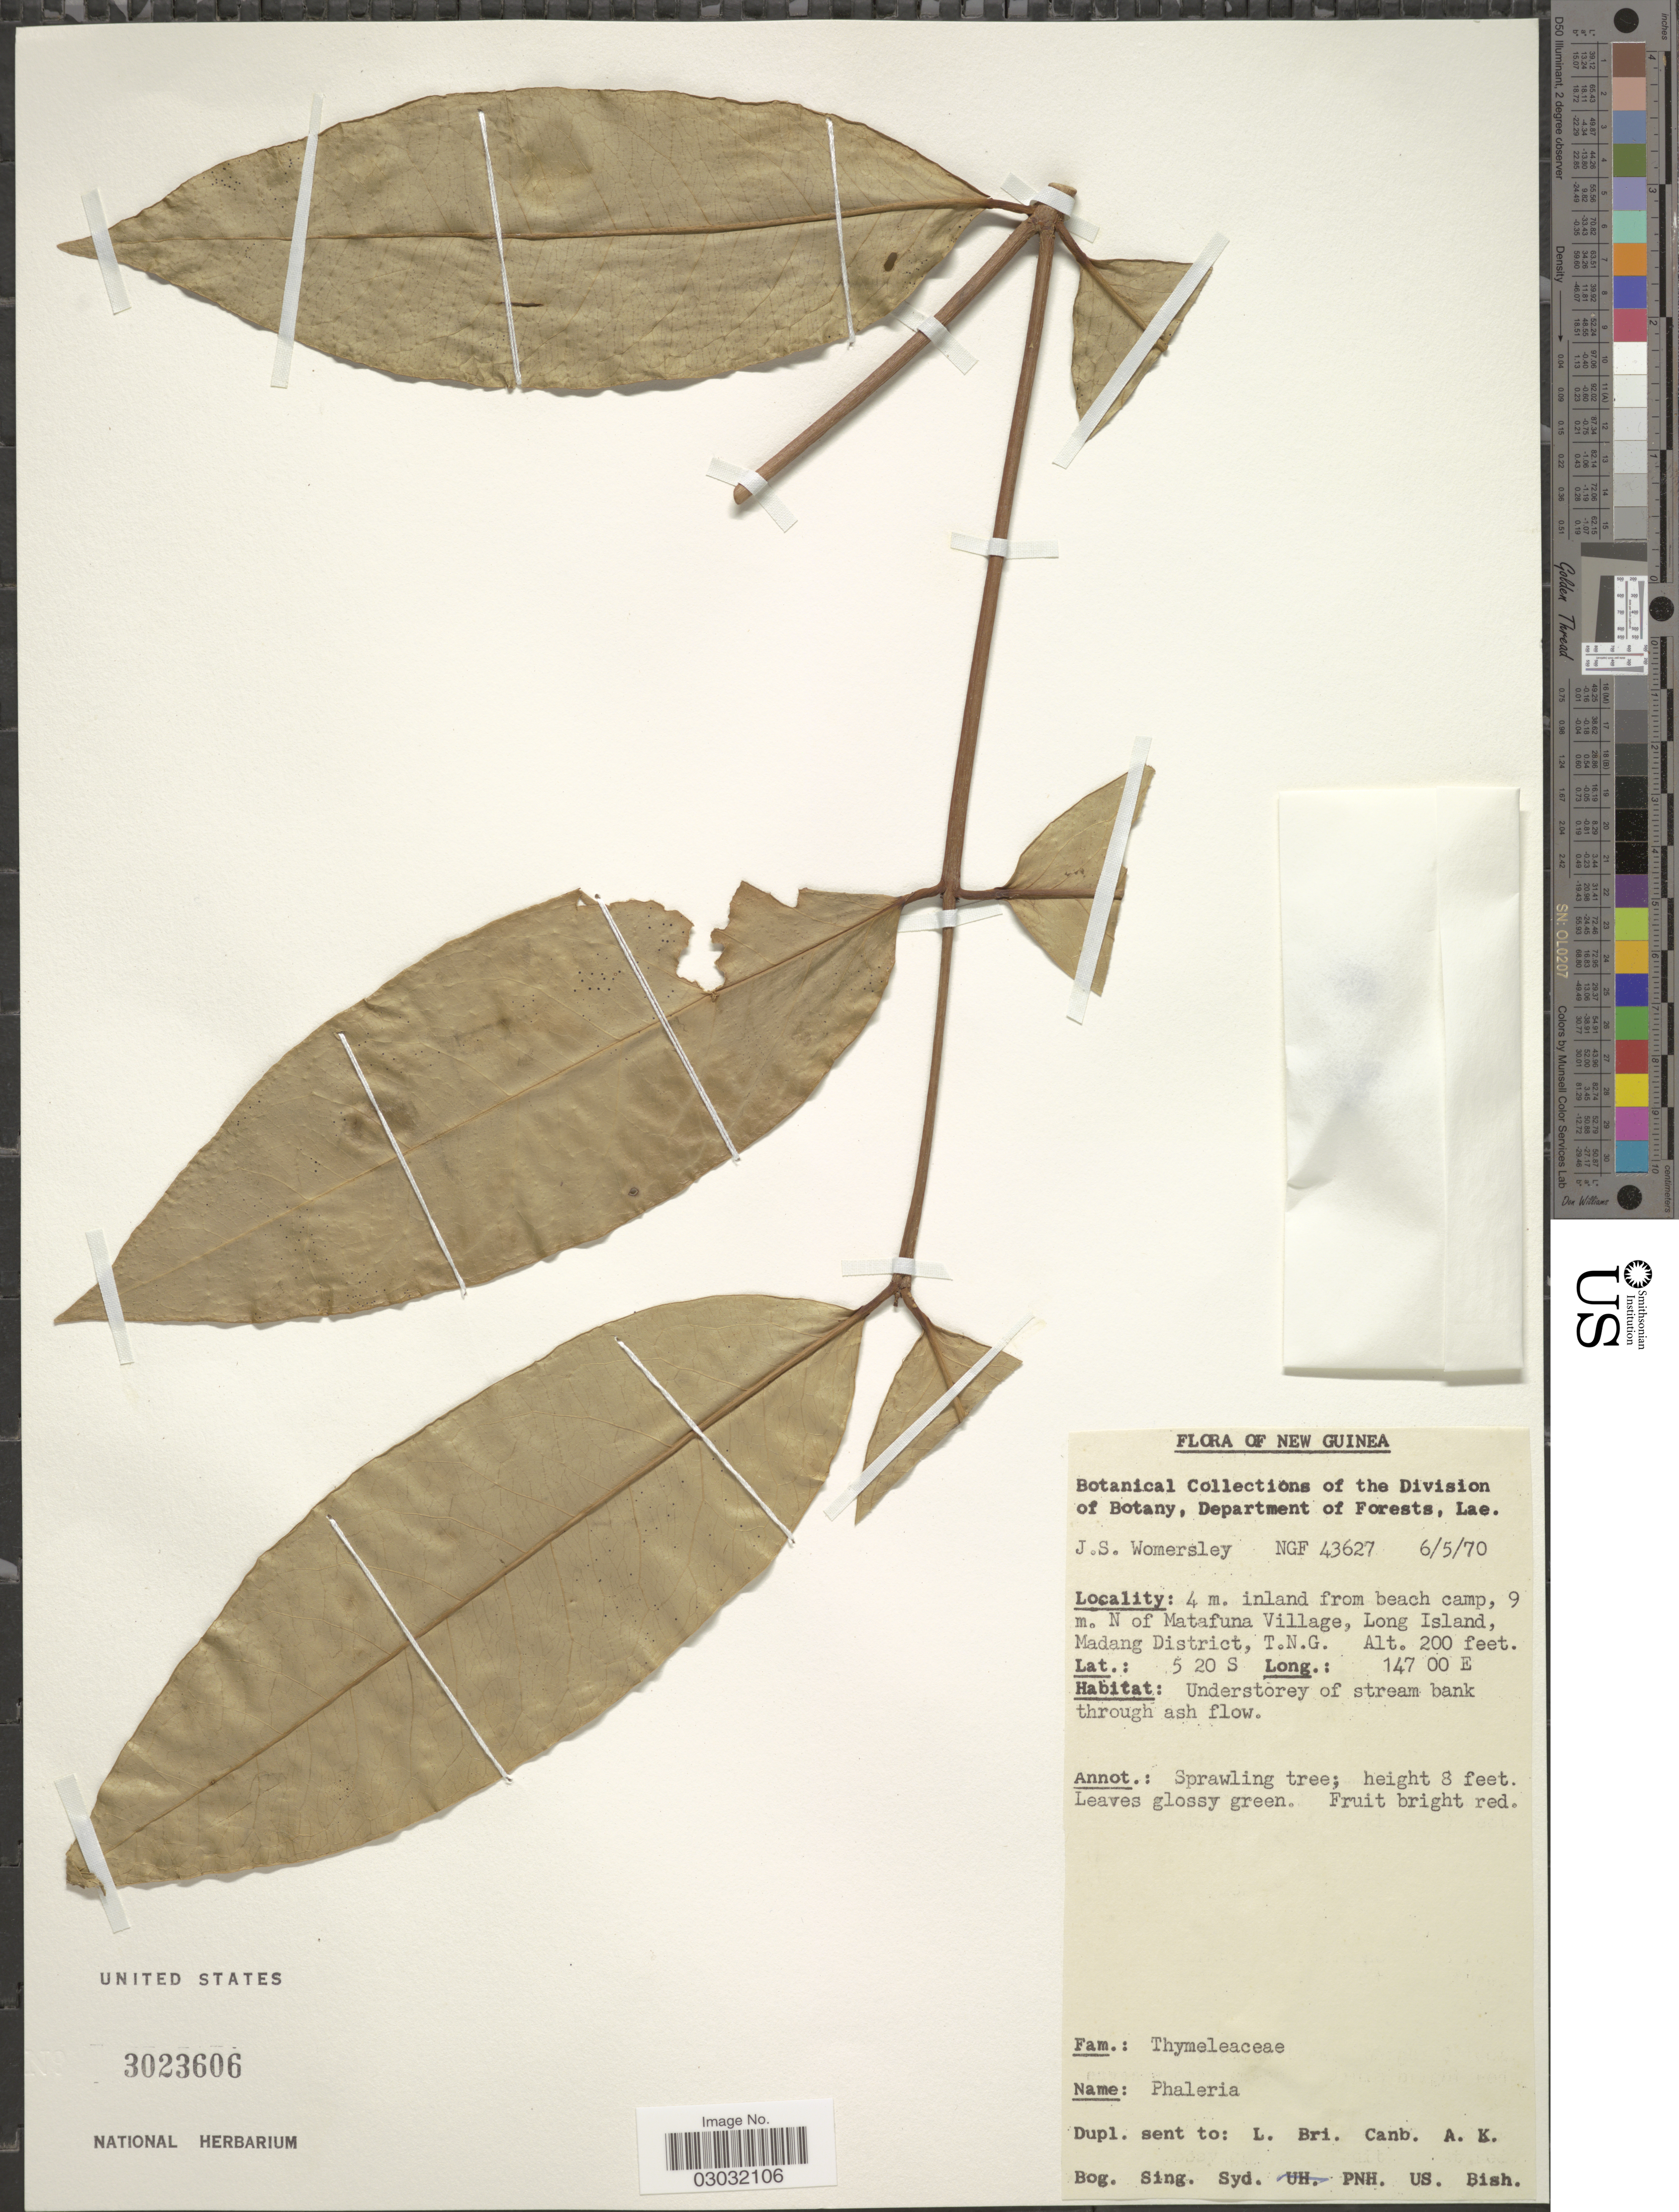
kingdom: Plantae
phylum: Tracheophyta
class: Magnoliopsida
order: Malvales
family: Thymelaeaceae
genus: Phaleria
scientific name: Phaleria sp.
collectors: J. S. Womersley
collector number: NGF43627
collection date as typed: Transcribed d/m/y: 6/5/70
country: Papua New Guinea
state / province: Madang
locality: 4 m. inland from beach camp, 9 m. N. of Matafuna Village, Long Island, Madang District, T.N.G.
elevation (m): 61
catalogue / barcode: US 3023606